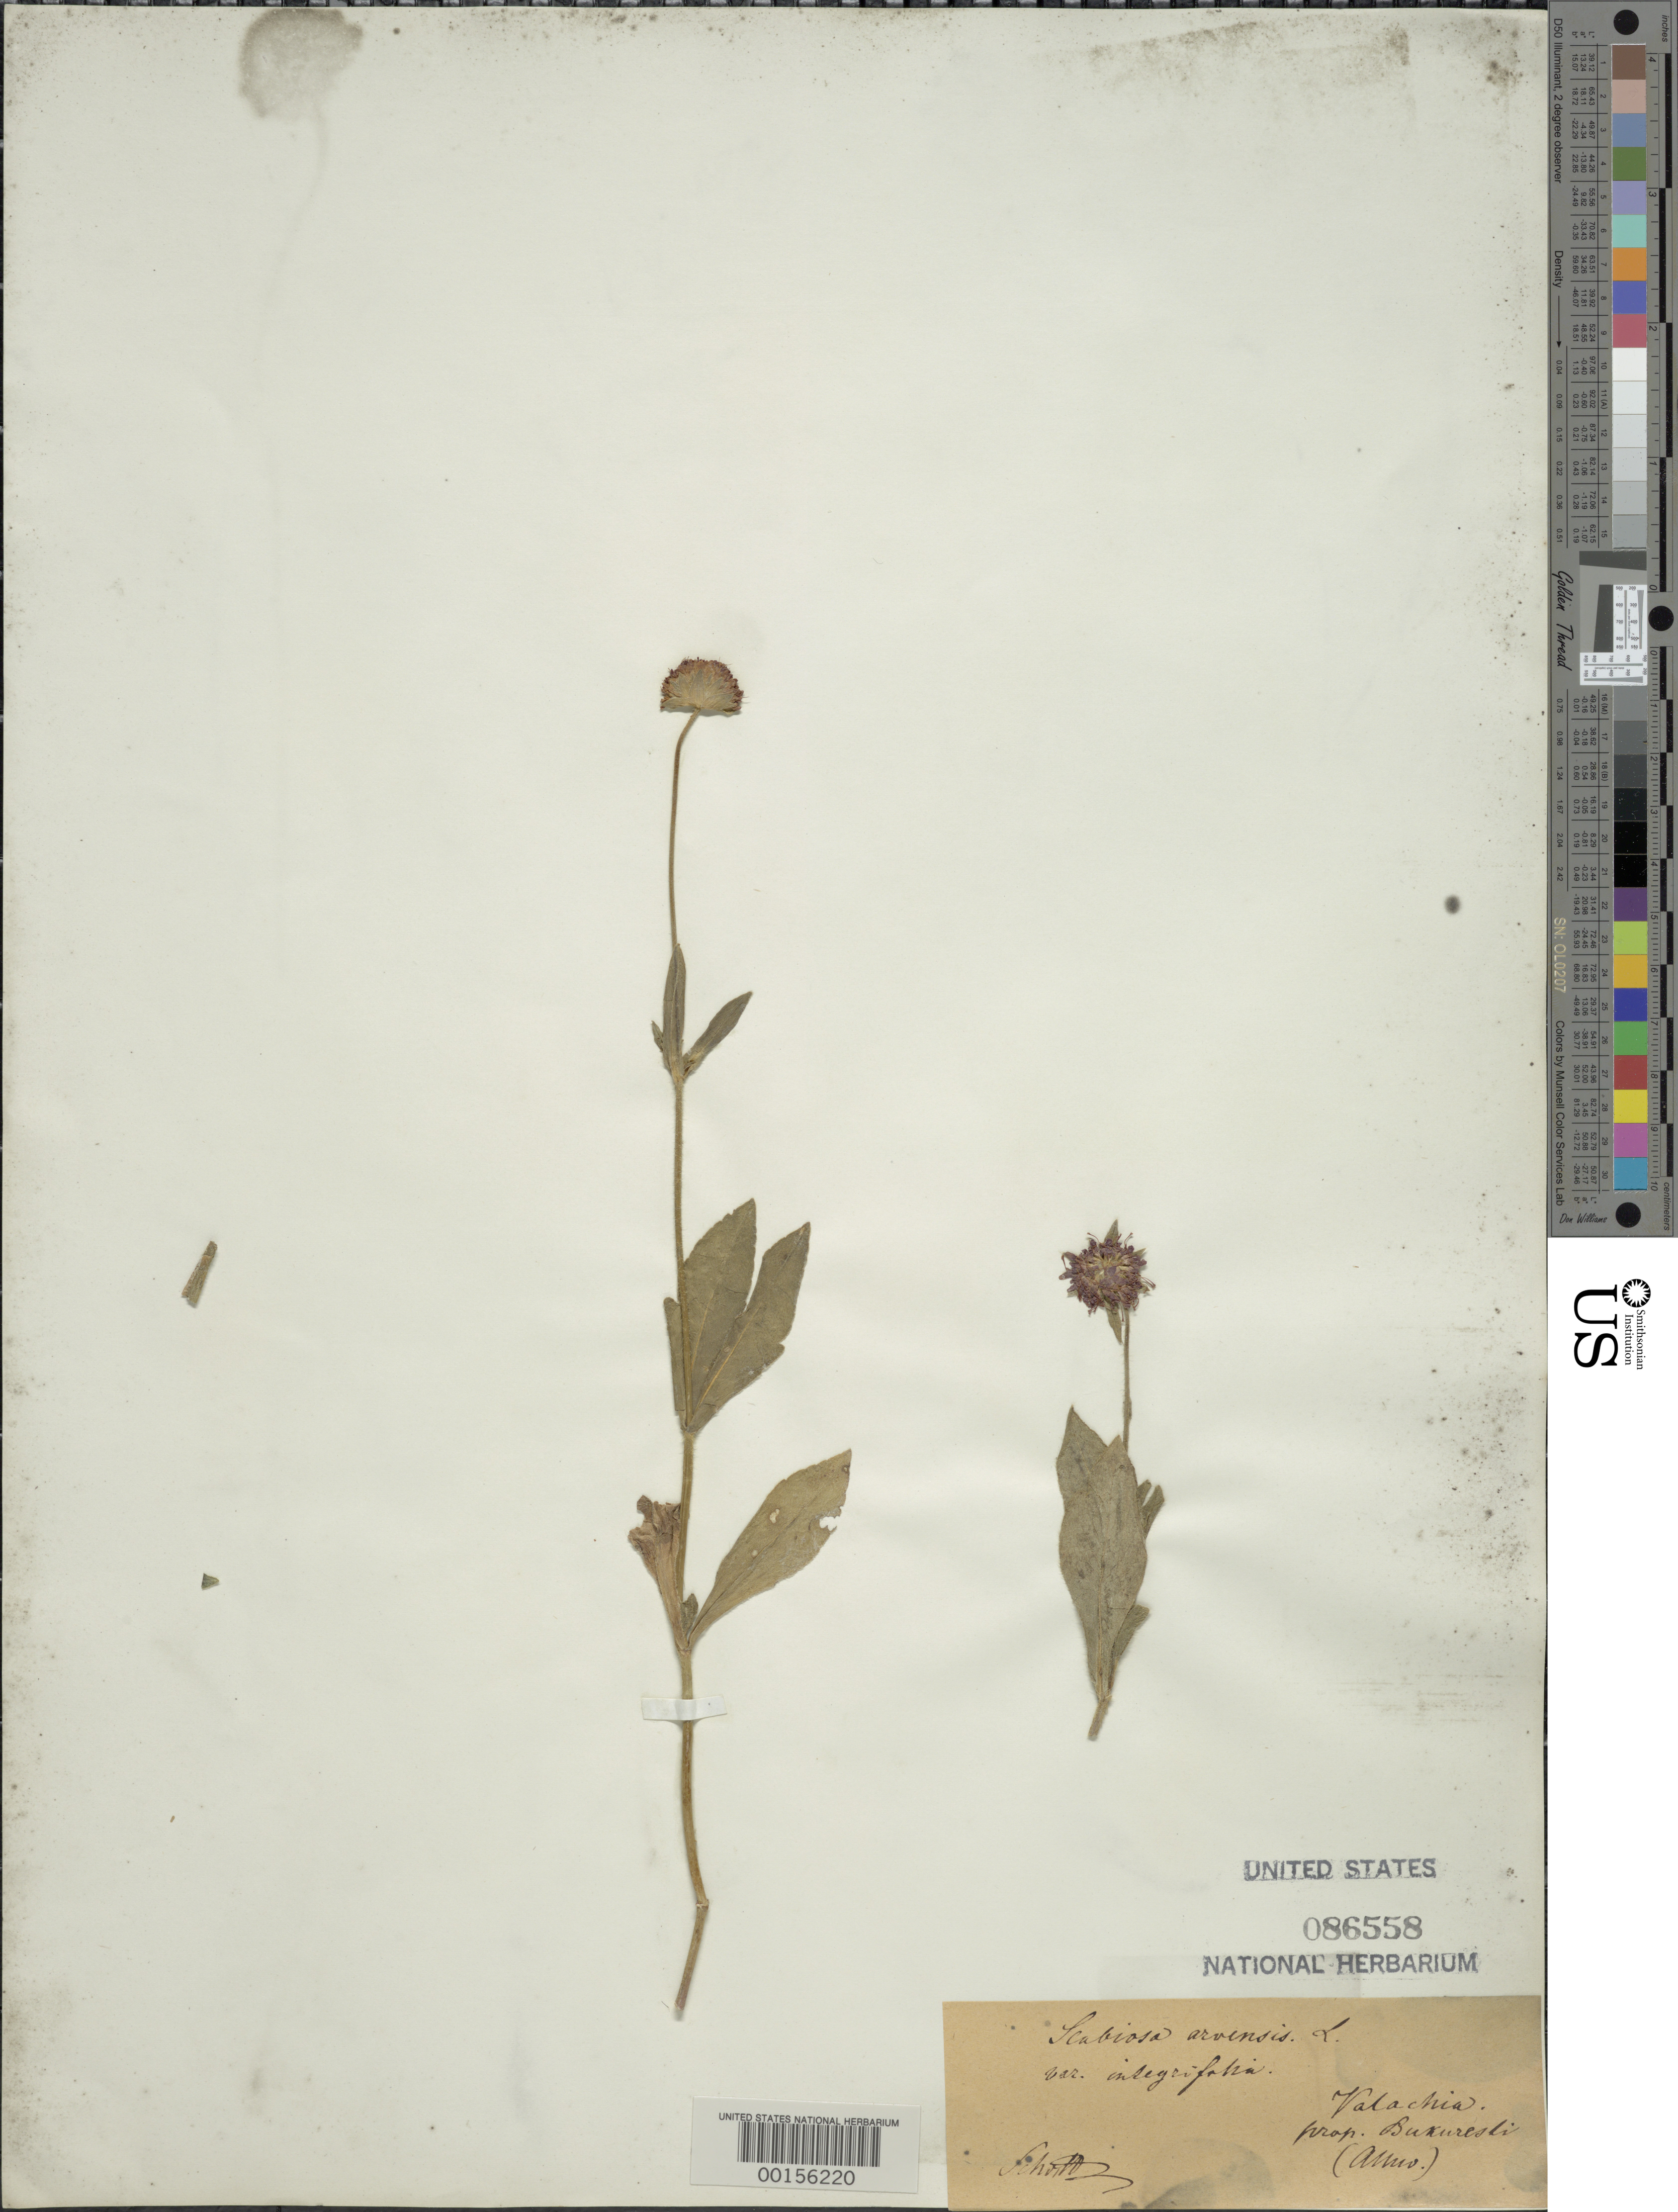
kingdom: Plantae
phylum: Tracheophyta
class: Magnoliopsida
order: Dipsacales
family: Caprifoliaceae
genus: Knautia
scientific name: Knautia arvensis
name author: (L.) Coult.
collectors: Schott, --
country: Romania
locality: Valachia near Buxuresli [Walachia near Bucharest?]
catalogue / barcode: US 86558